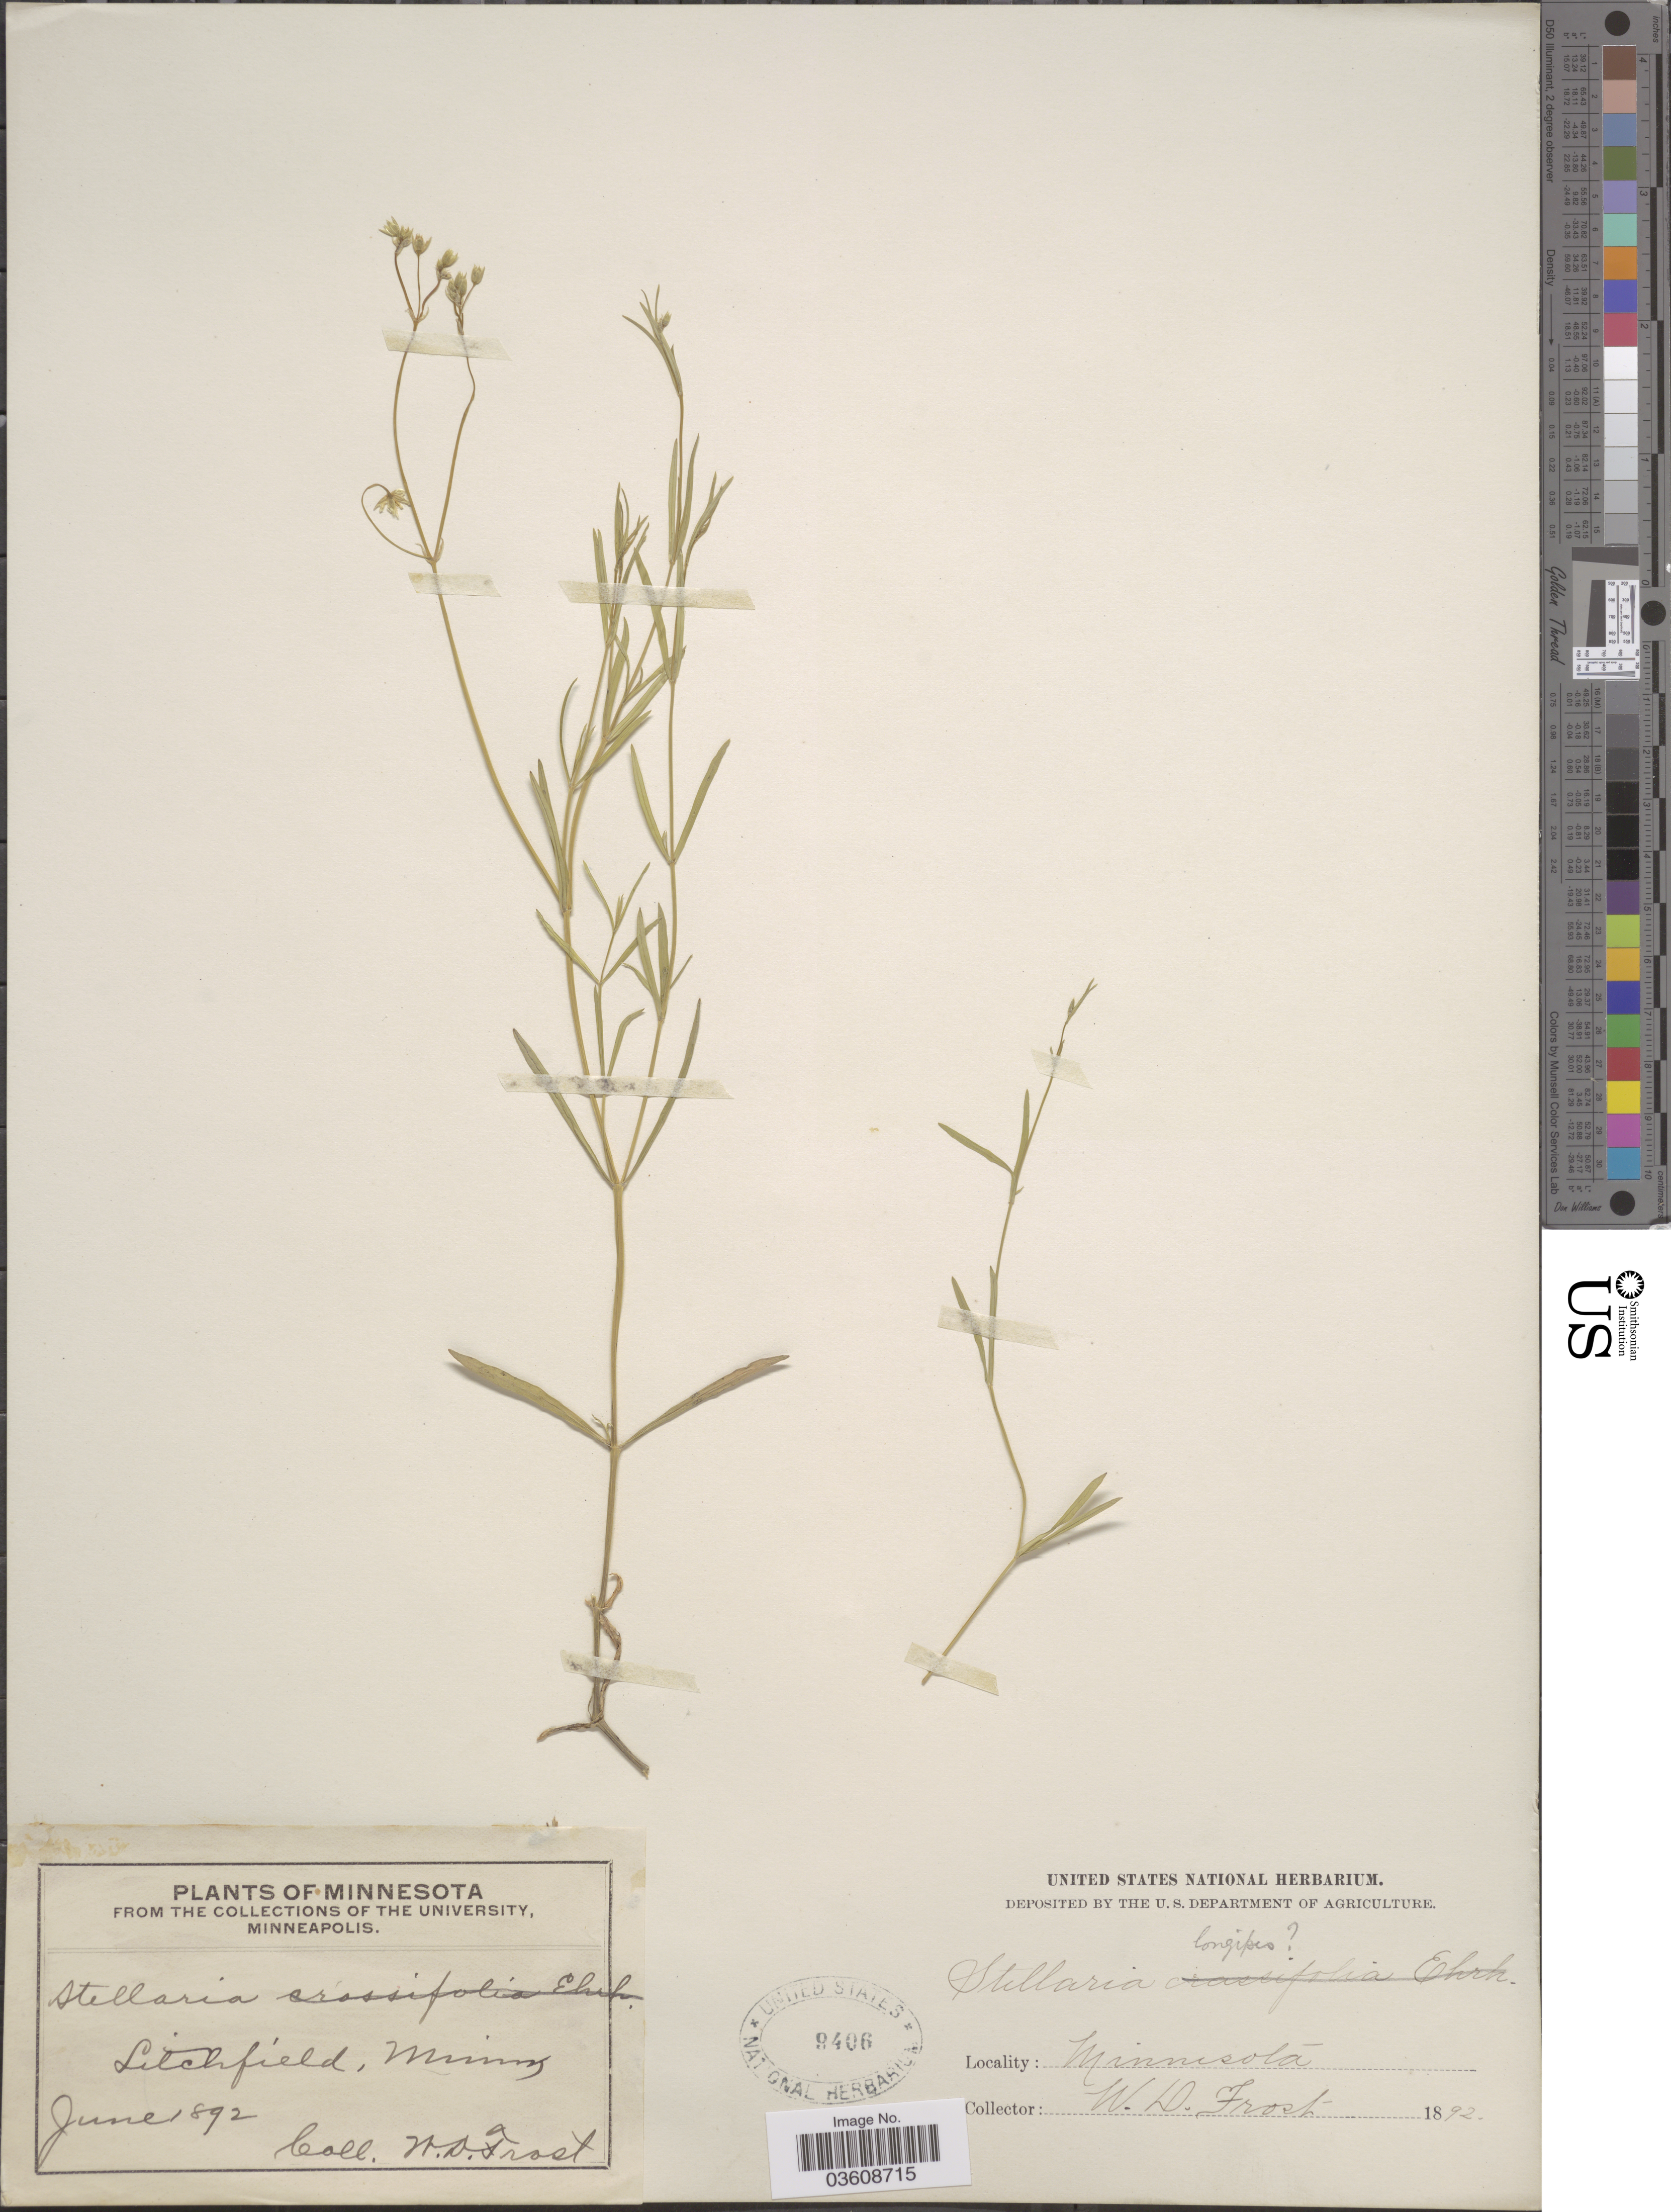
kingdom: Plantae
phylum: Tracheophyta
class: Magnoliopsida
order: Caryophyllales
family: Caryophyllaceae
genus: Stellaria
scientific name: Stellaria longipes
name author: Goldie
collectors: W. Frost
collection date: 1892-06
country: United States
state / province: Minnesota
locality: Litchfield.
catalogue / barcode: US 9406